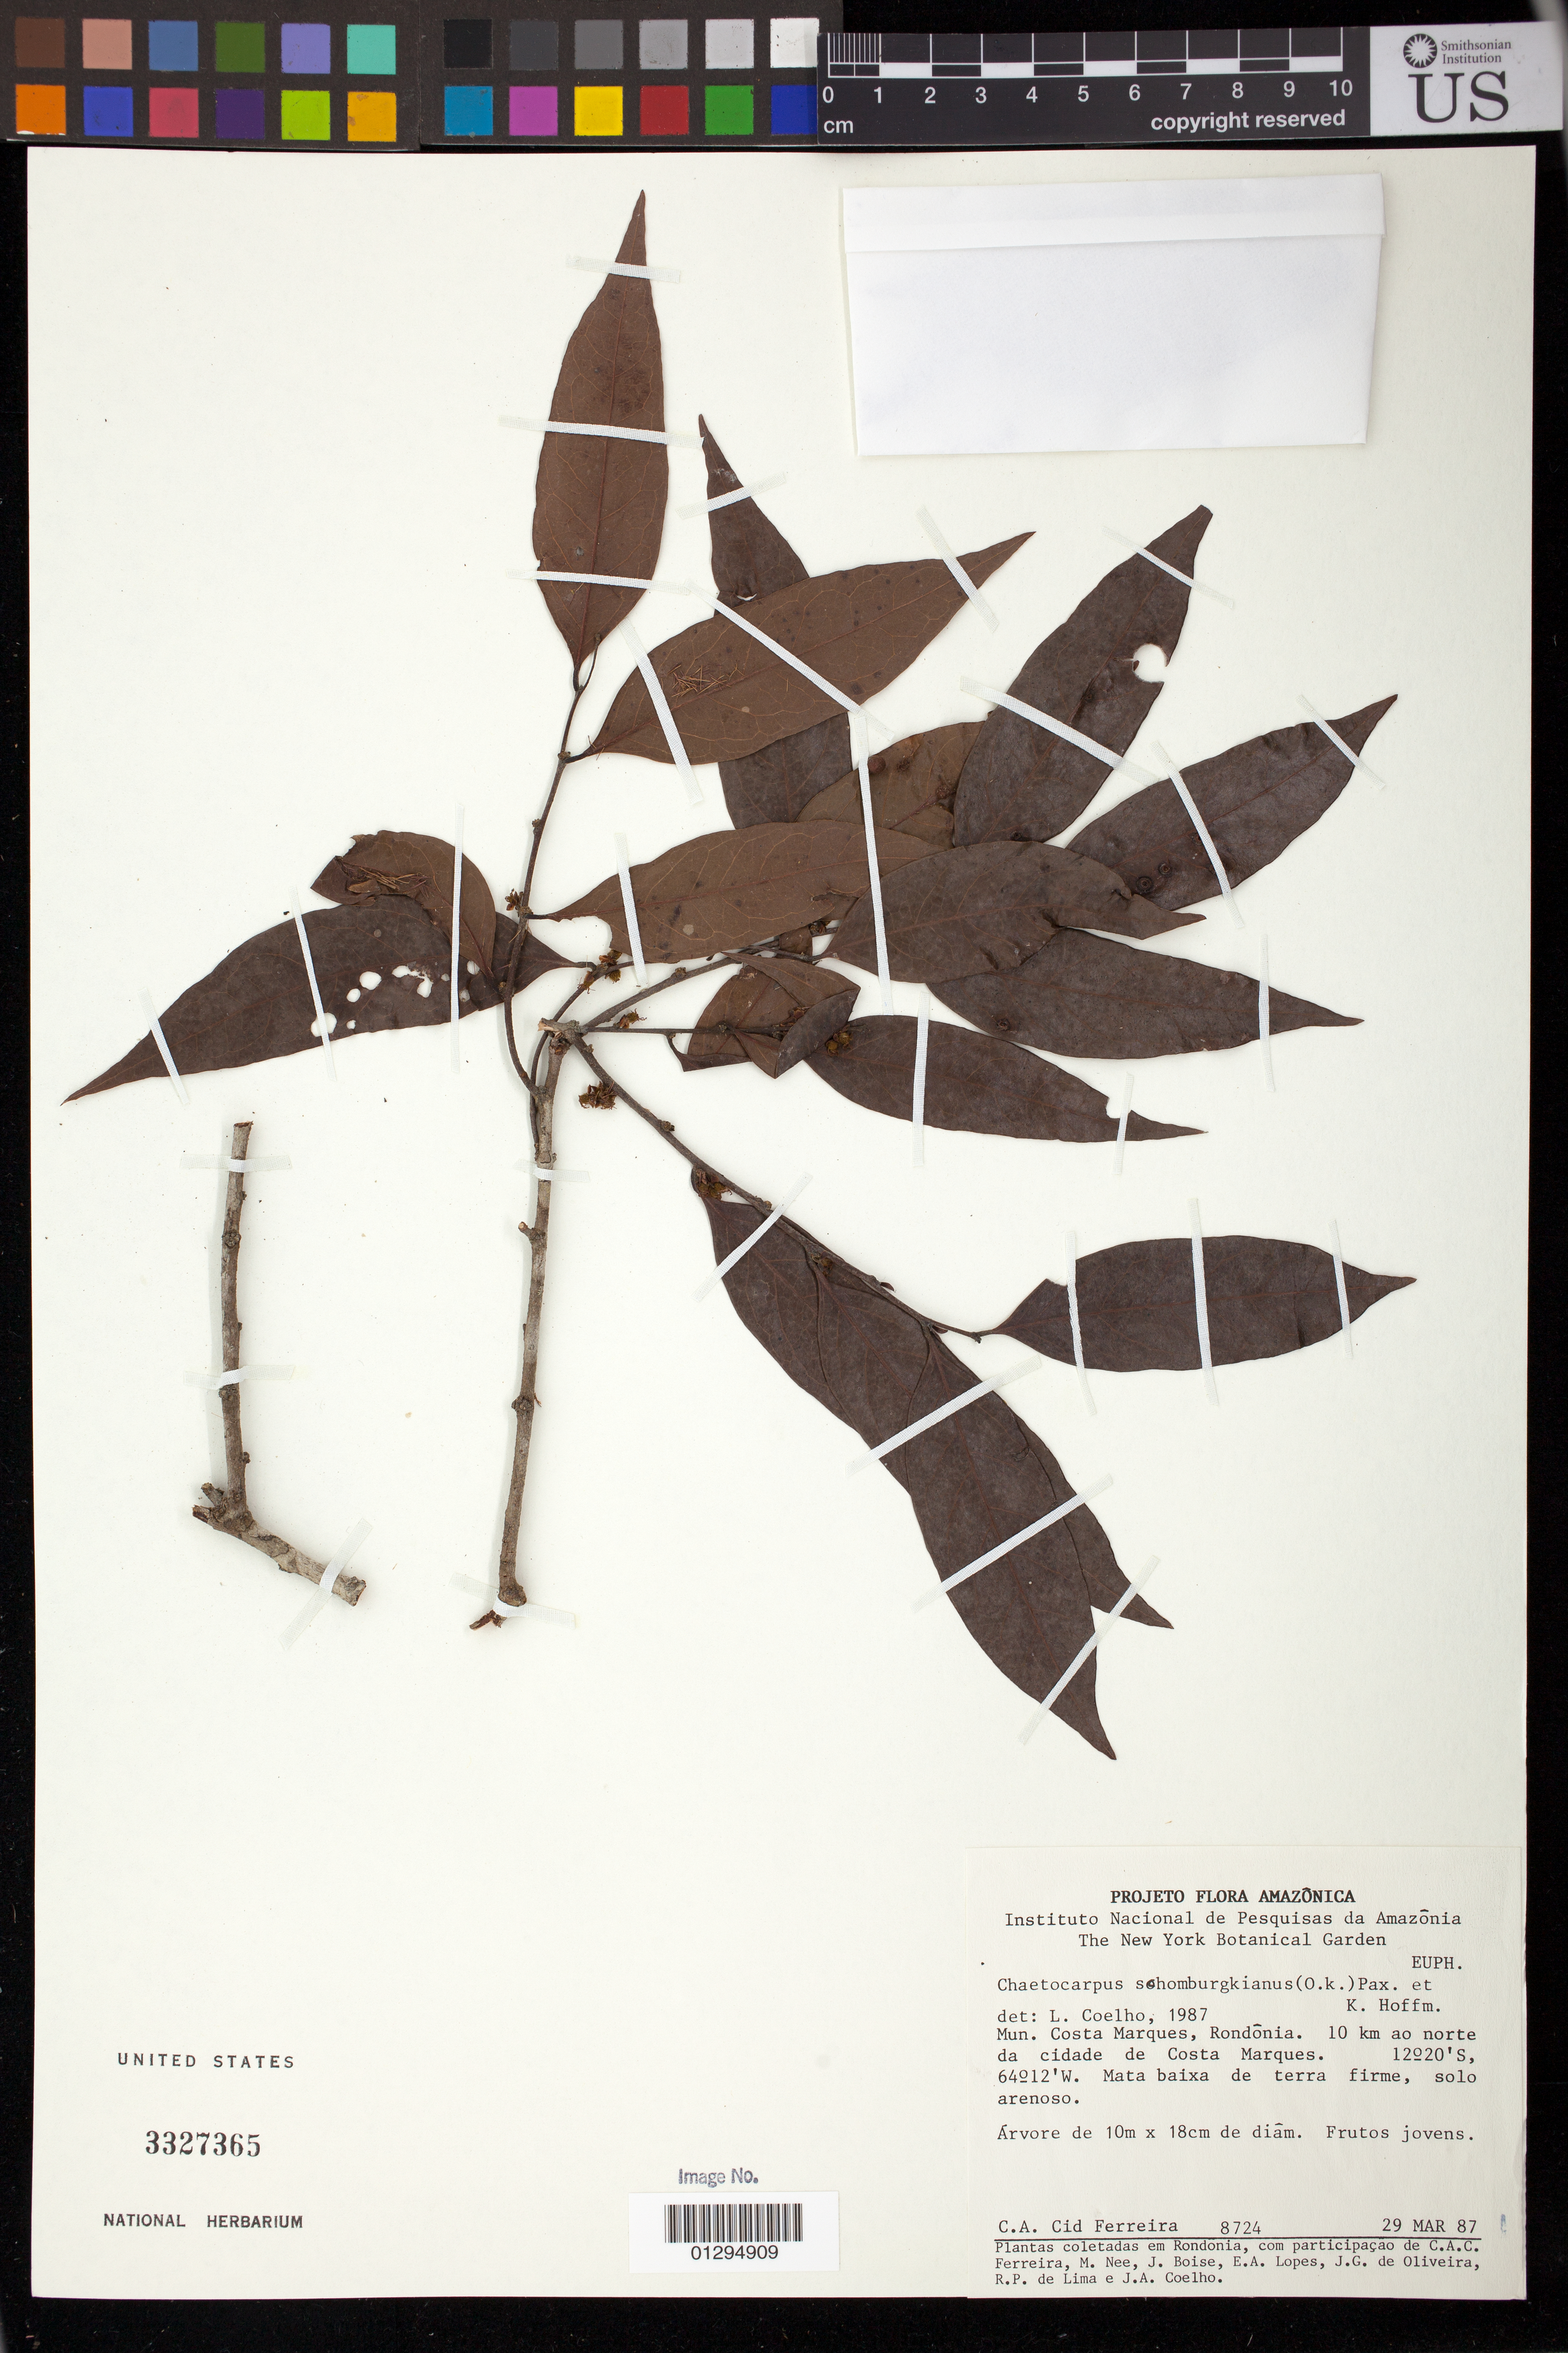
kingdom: Plantae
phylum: Tracheophyta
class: Magnoliopsida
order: Malpighiales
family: Peraceae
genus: Chaetocarpus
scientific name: Chaetocarpus schomburgkianus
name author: (Kuntze) Pax & K. Hoffm.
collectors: C. A. Cid Ferreira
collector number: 8724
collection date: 1987-03-29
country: Brazil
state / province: Rondonia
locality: Município Costa Marques. 10 km ao norte da cidade de Costa Marques.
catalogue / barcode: US 3327365